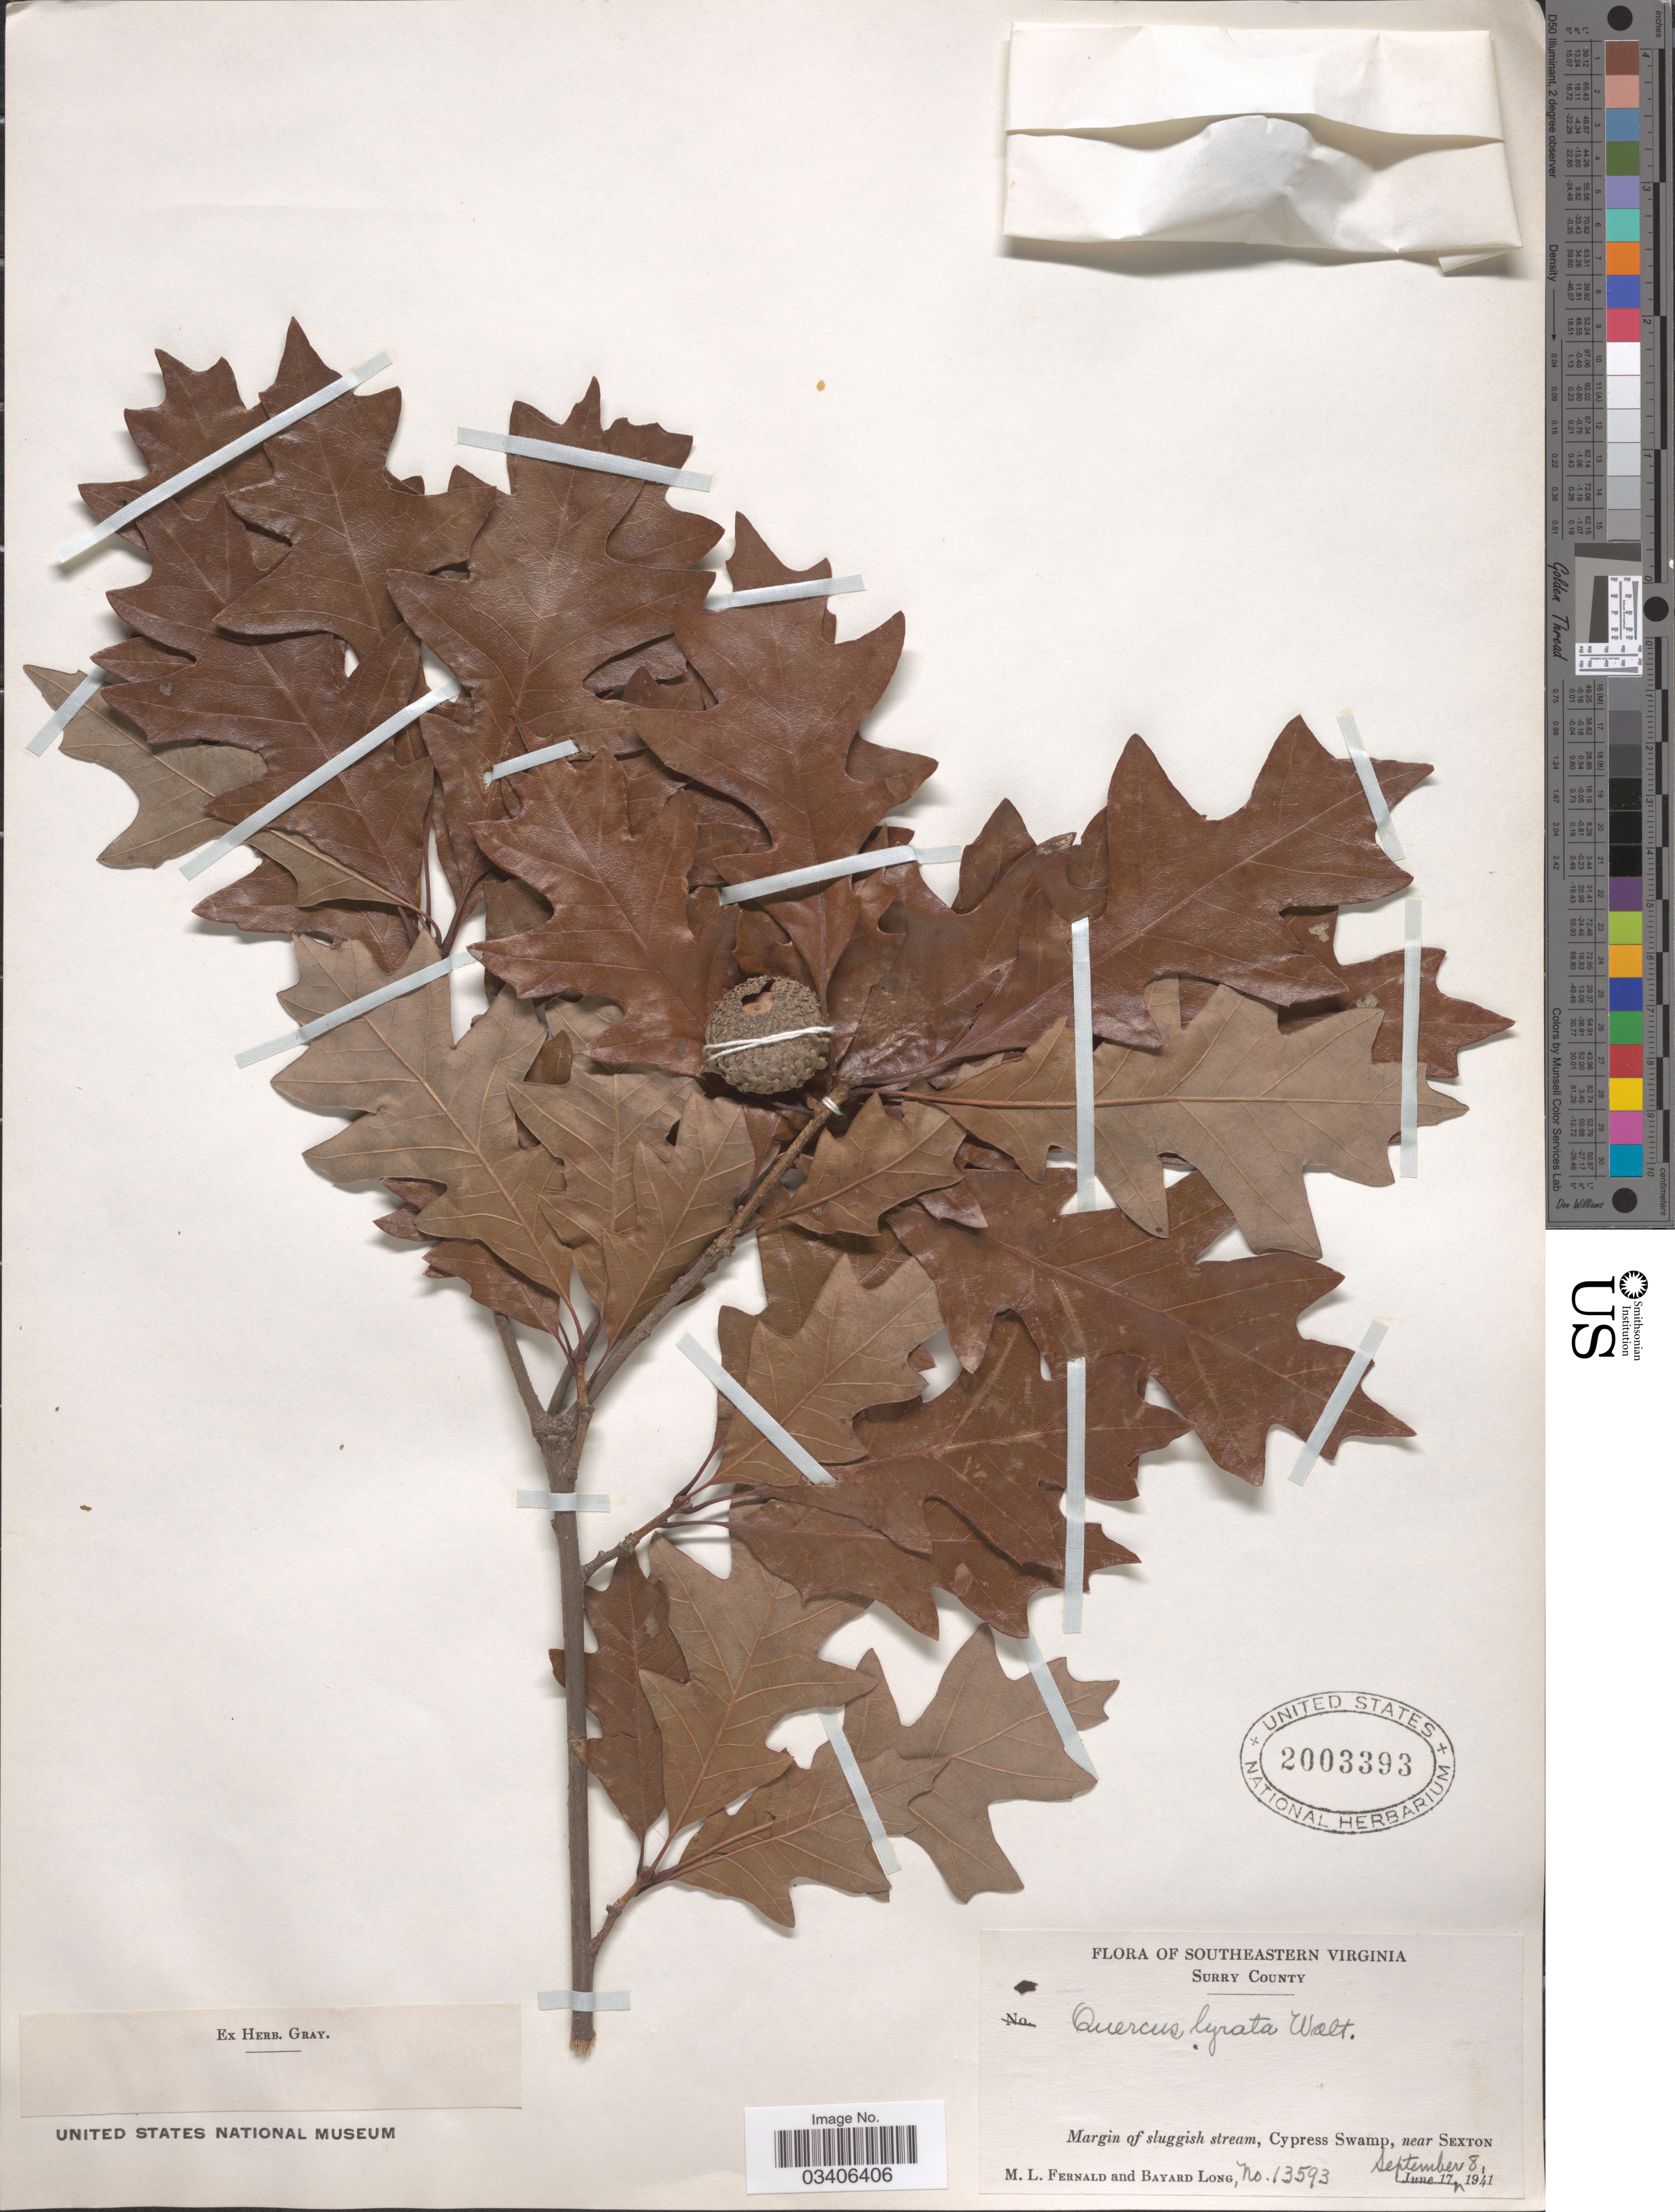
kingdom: Plantae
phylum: Tracheophyta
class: Magnoliopsida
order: Fagales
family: Fagaceae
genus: Quercus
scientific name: Quercus lyrata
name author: Walter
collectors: M. L. Fernald & B. Long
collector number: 13593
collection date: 1941-09-08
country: United States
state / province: Virginia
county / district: Surry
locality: Southeastern Virginia. Surry County. Margin of sluggish stream, Cypress Swamp, near Sexton.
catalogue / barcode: US 2003393